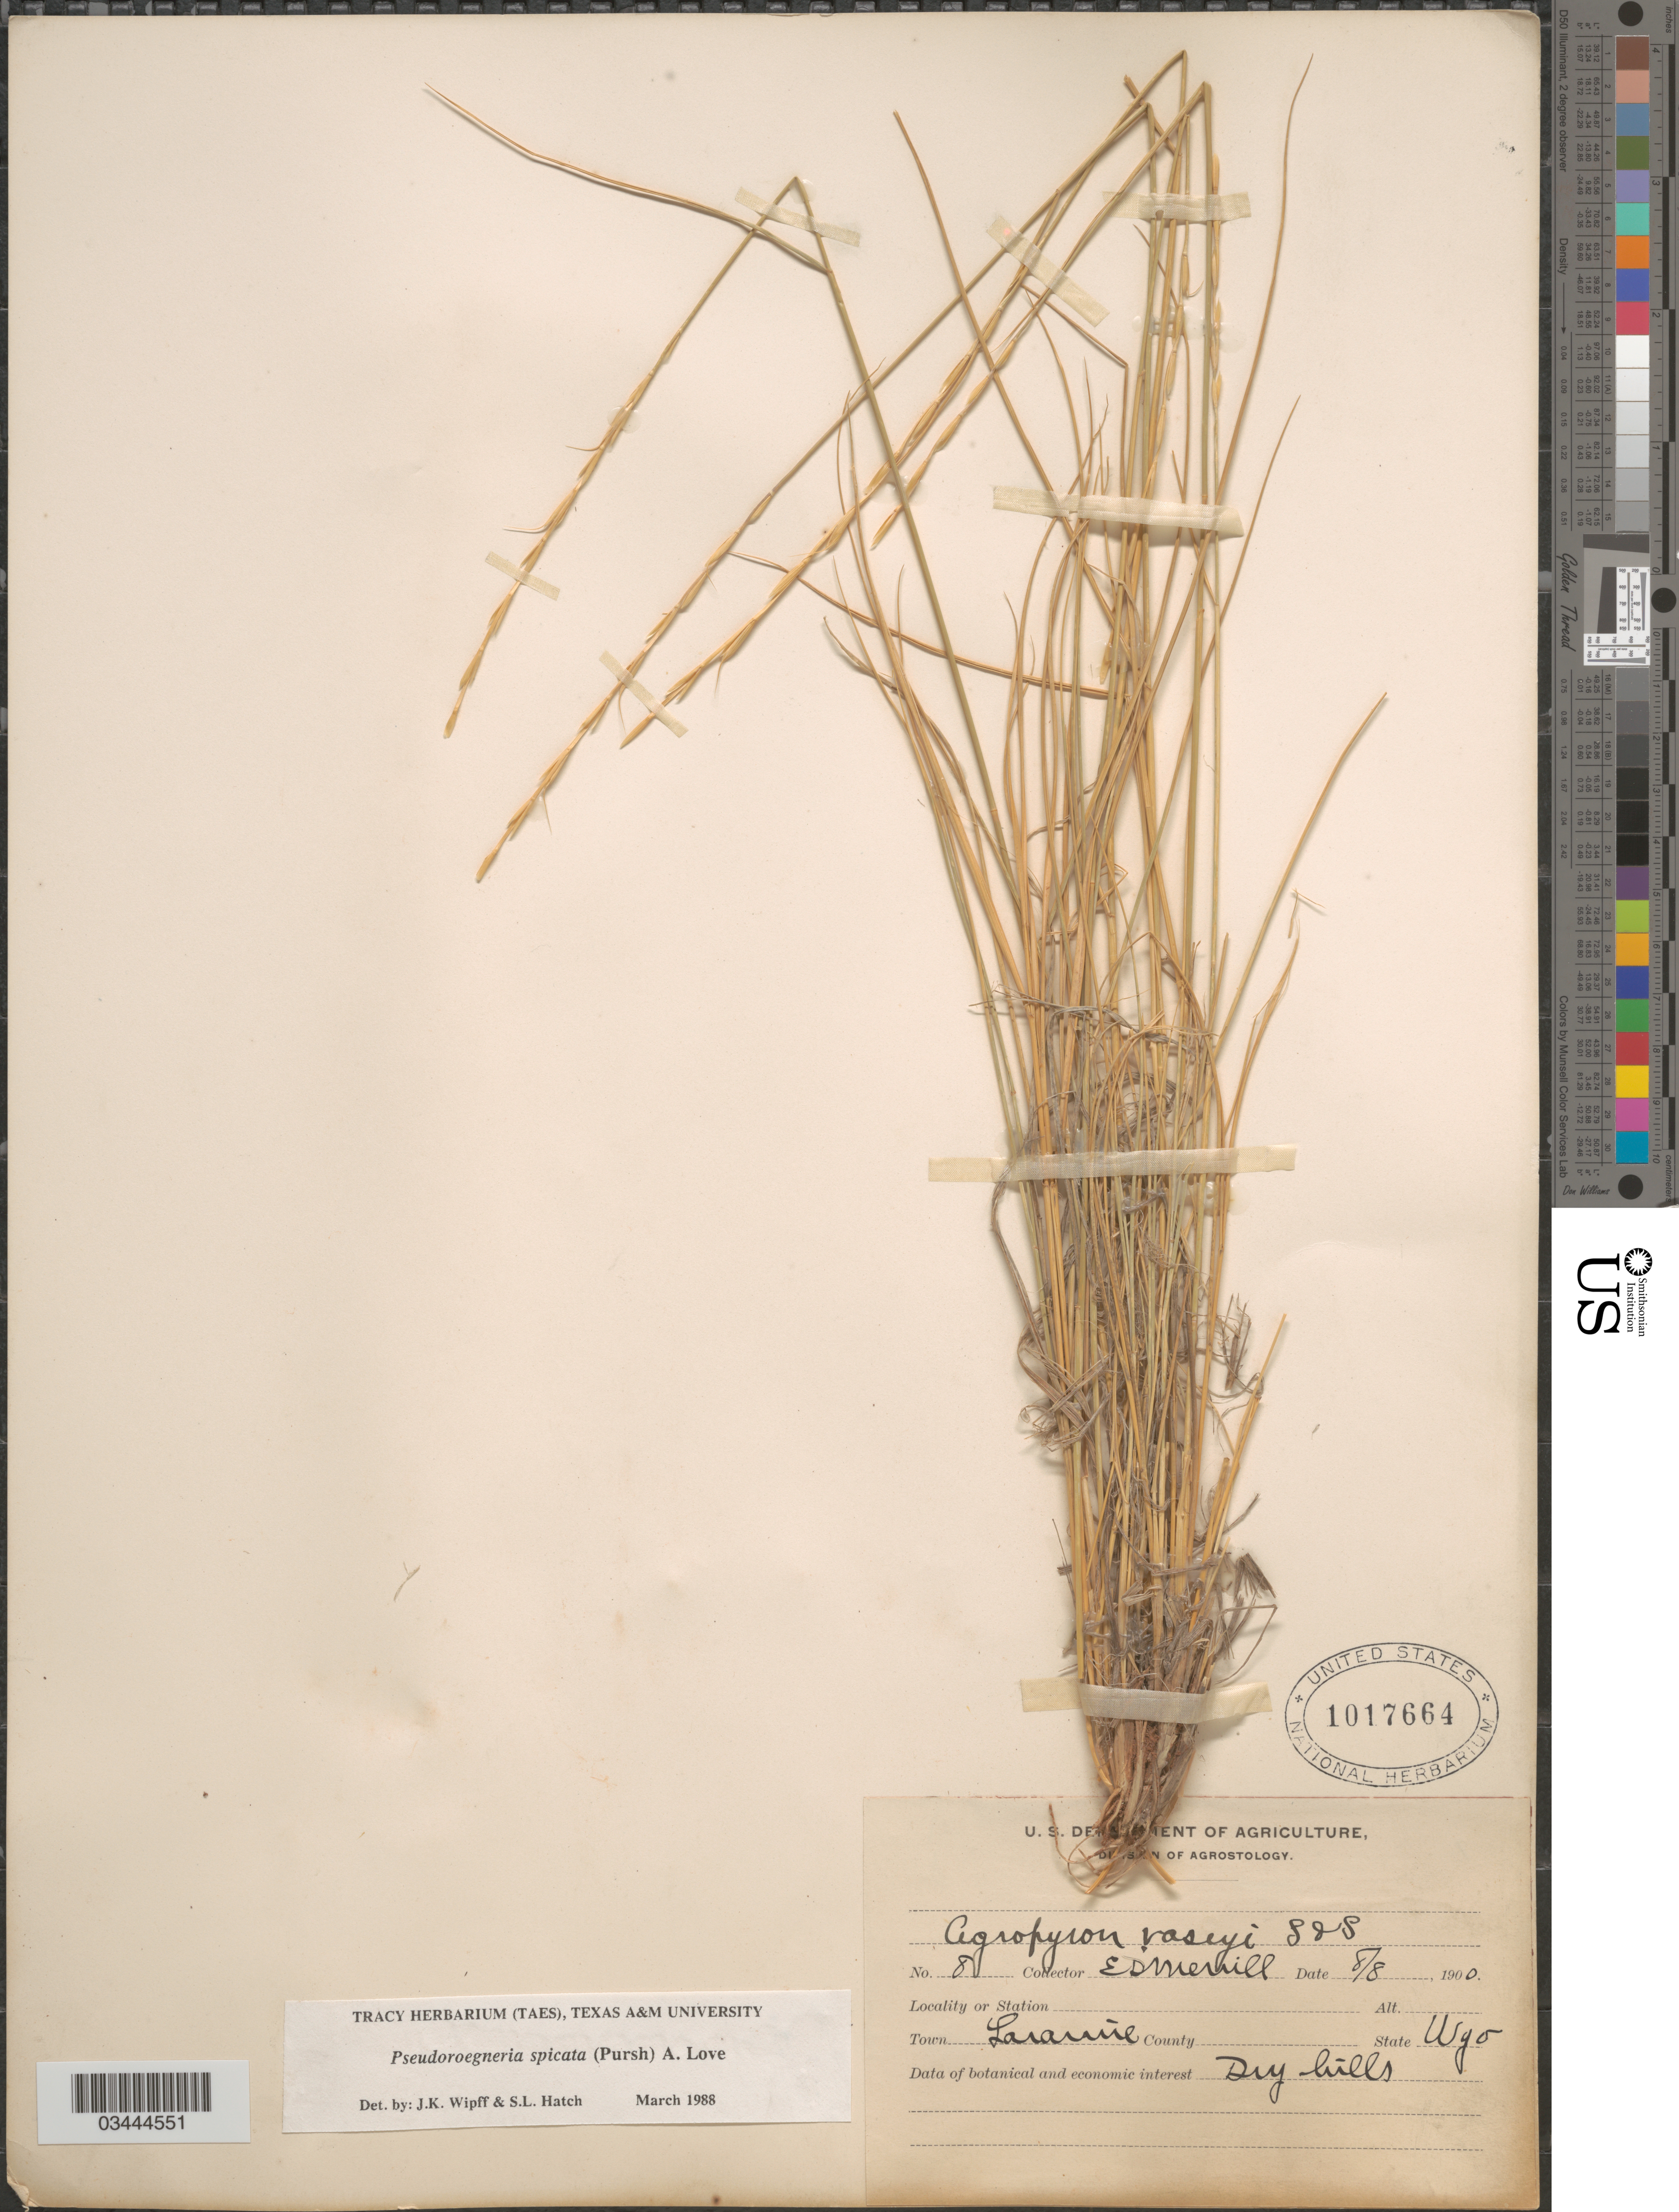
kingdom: Plantae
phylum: Tracheophyta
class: Liliopsida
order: Poales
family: Poaceae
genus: Pseudoroegneria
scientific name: Pseudoroegneria spicata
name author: (Pursh) Á. Löve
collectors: E. D. Merrill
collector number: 8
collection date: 1900-08-08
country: United States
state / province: Wyoming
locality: Town Laramie.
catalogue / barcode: US 1017664